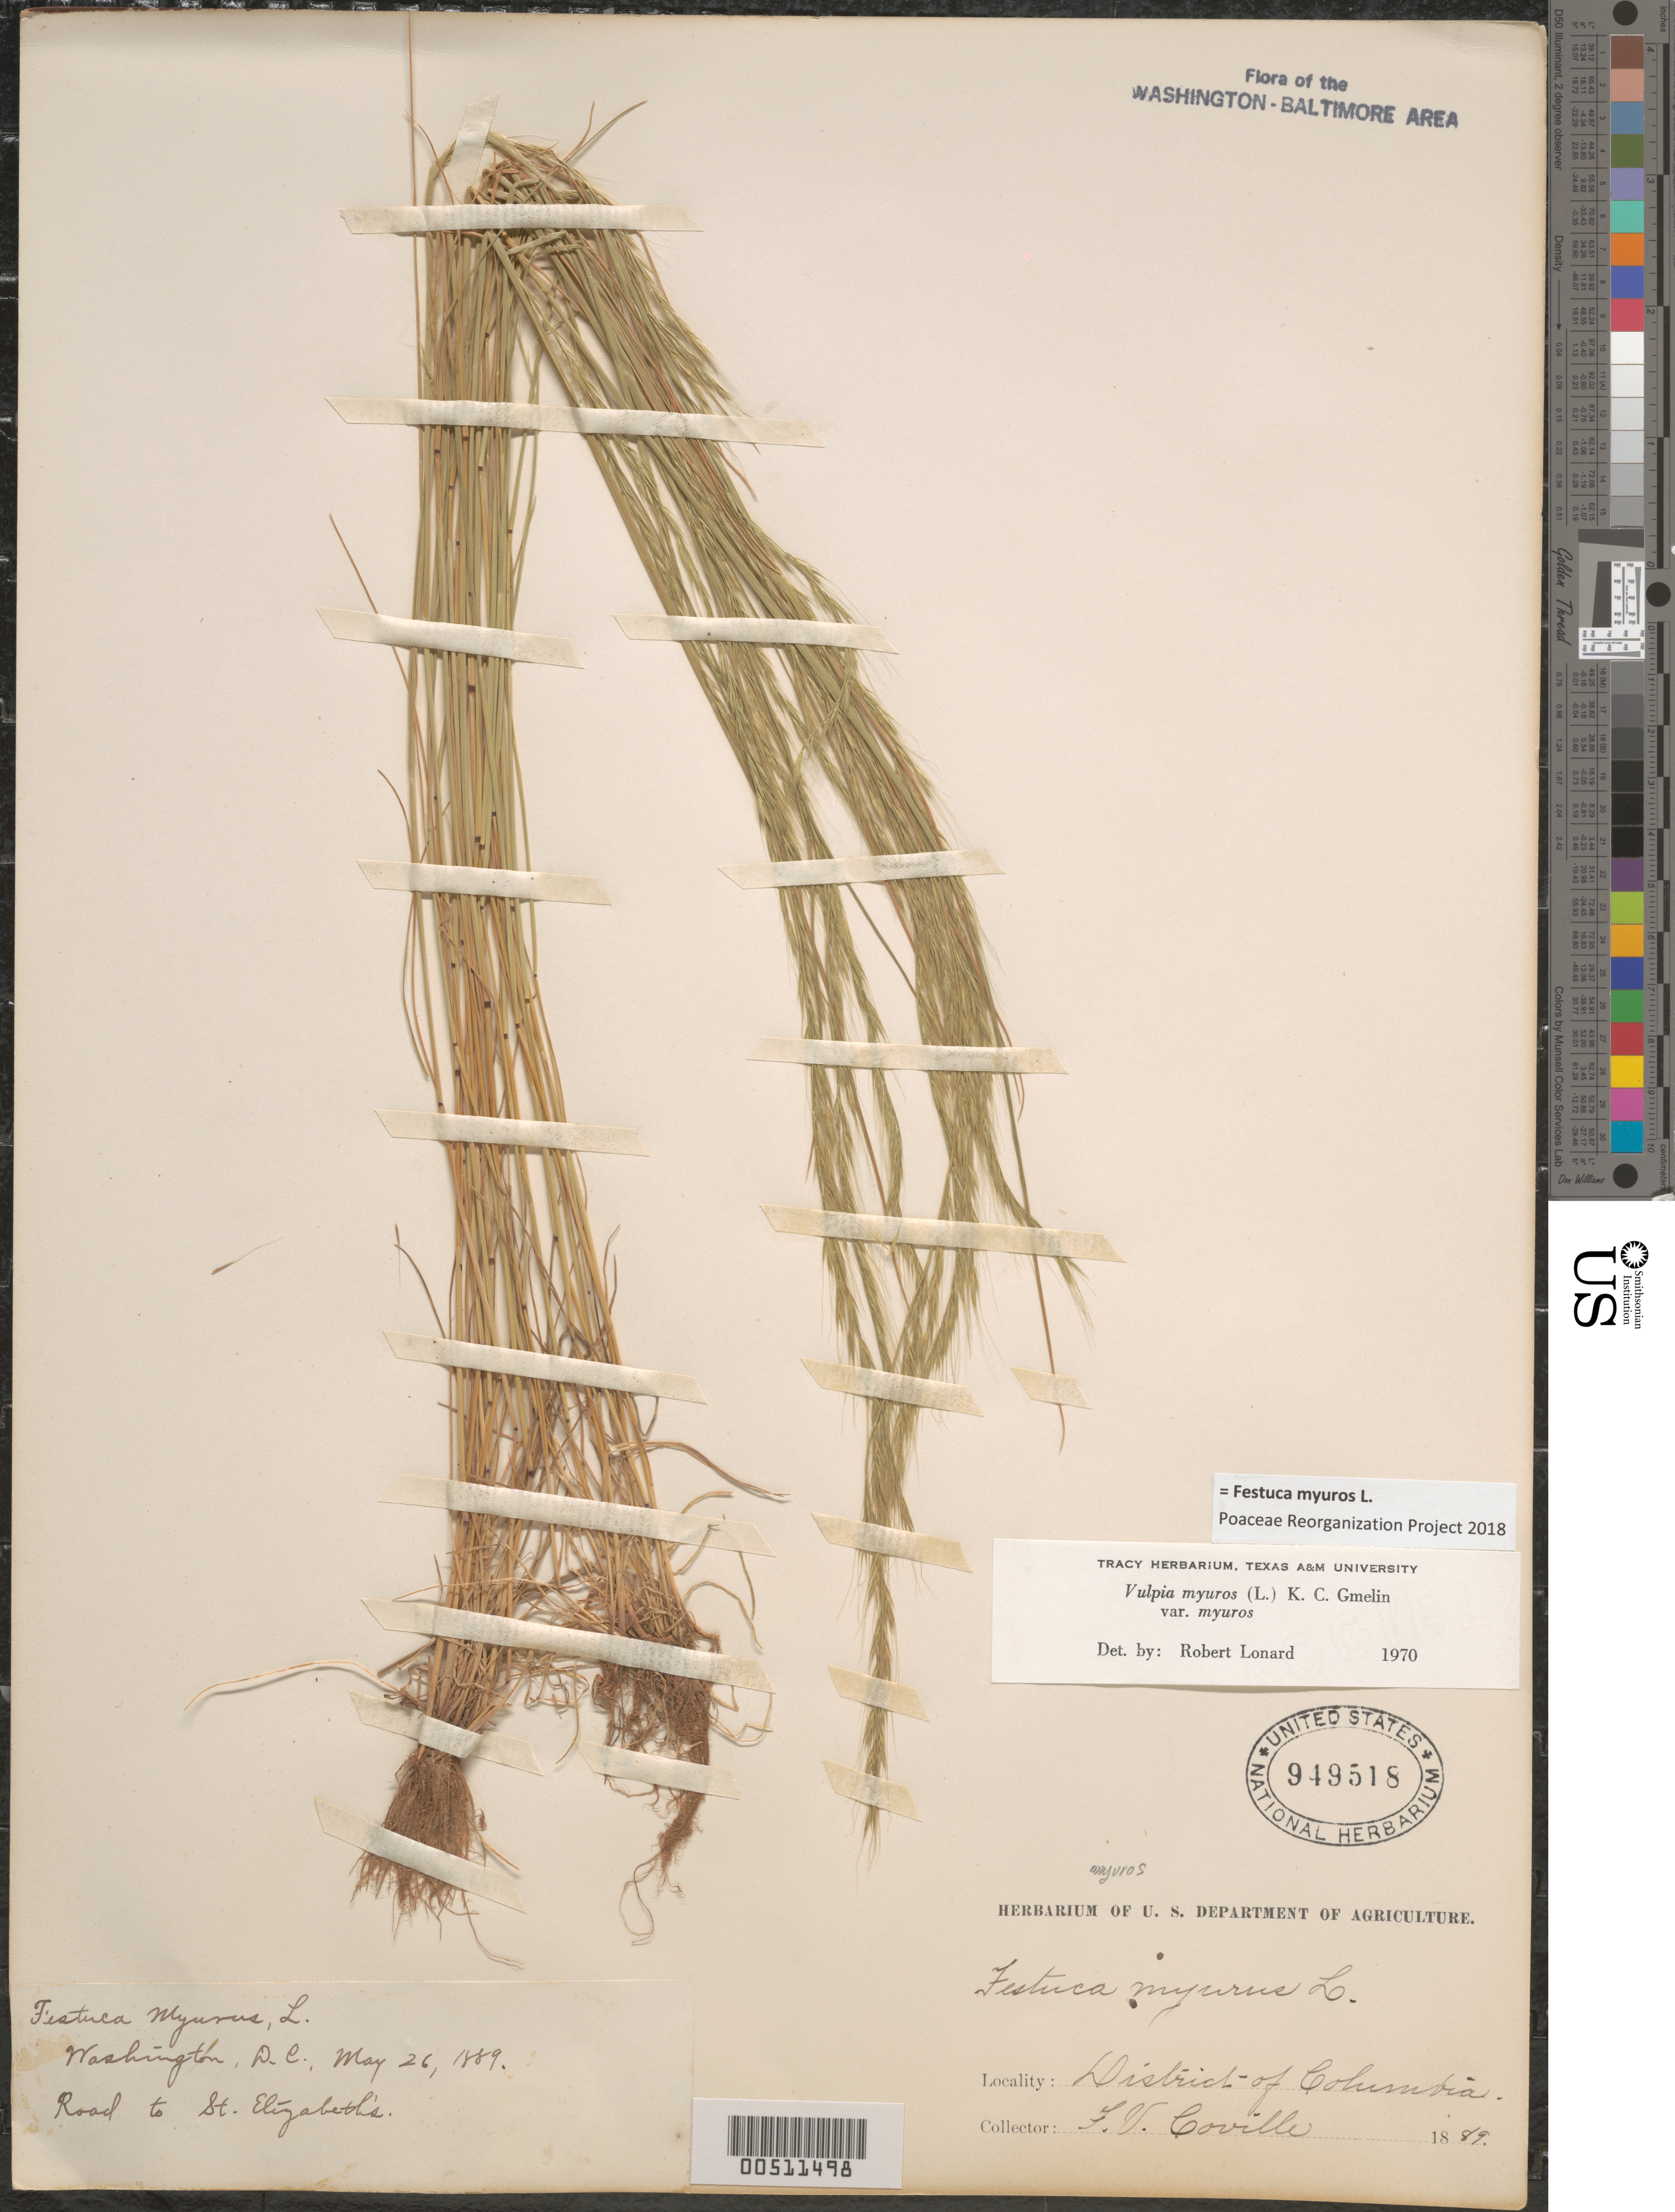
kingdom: Plantae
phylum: Tracheophyta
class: Liliopsida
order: Poales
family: Poaceae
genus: Festuca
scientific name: Festuca myuros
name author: L.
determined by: Poaceae Reorganization Project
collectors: F. V. Coville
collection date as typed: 1889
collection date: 1889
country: United States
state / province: District of Columbia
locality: Washington DC, road to St. Elizabeths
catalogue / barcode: US 949518